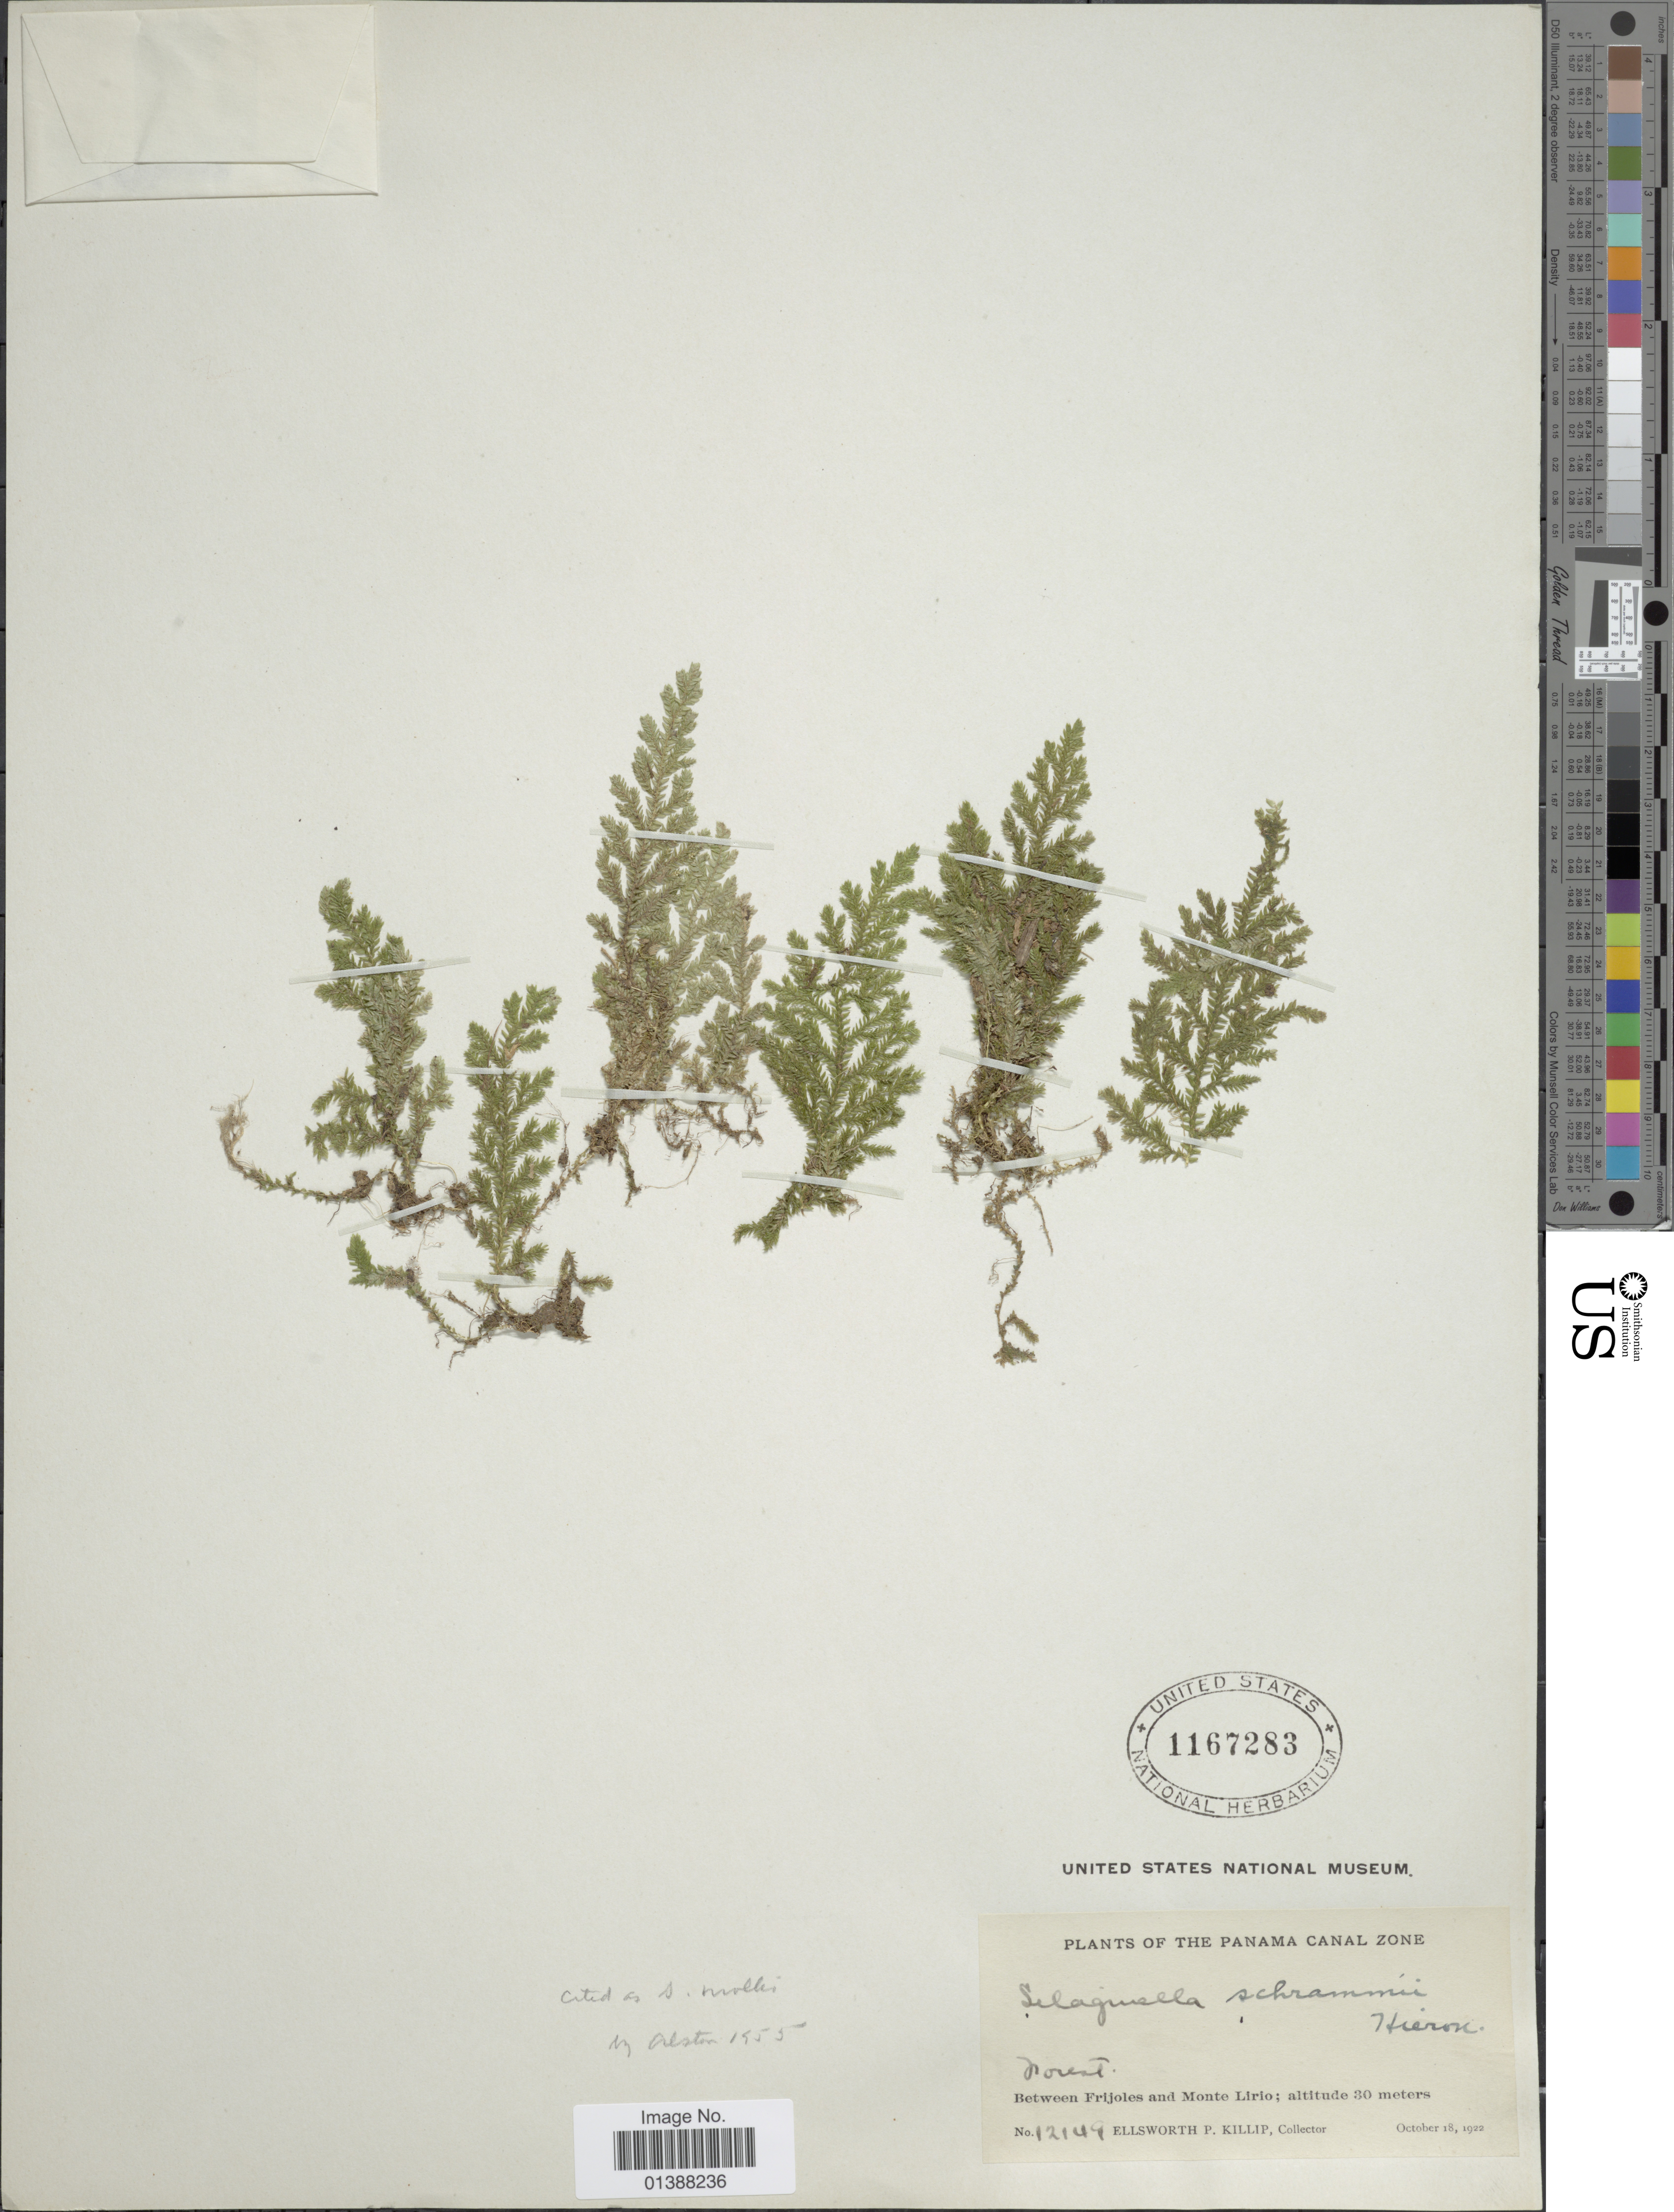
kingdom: Plantae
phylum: Tracheophyta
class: Lycopodiopsida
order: Selaginellales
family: Selaginellaceae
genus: Selaginella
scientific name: Selaginella mollis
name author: A. Braun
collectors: E. P. Killip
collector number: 12149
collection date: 1922-10-18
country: Panama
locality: The Panama Canal Zone, Between Frijoles and Monte Lirio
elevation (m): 30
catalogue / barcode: US 1167283